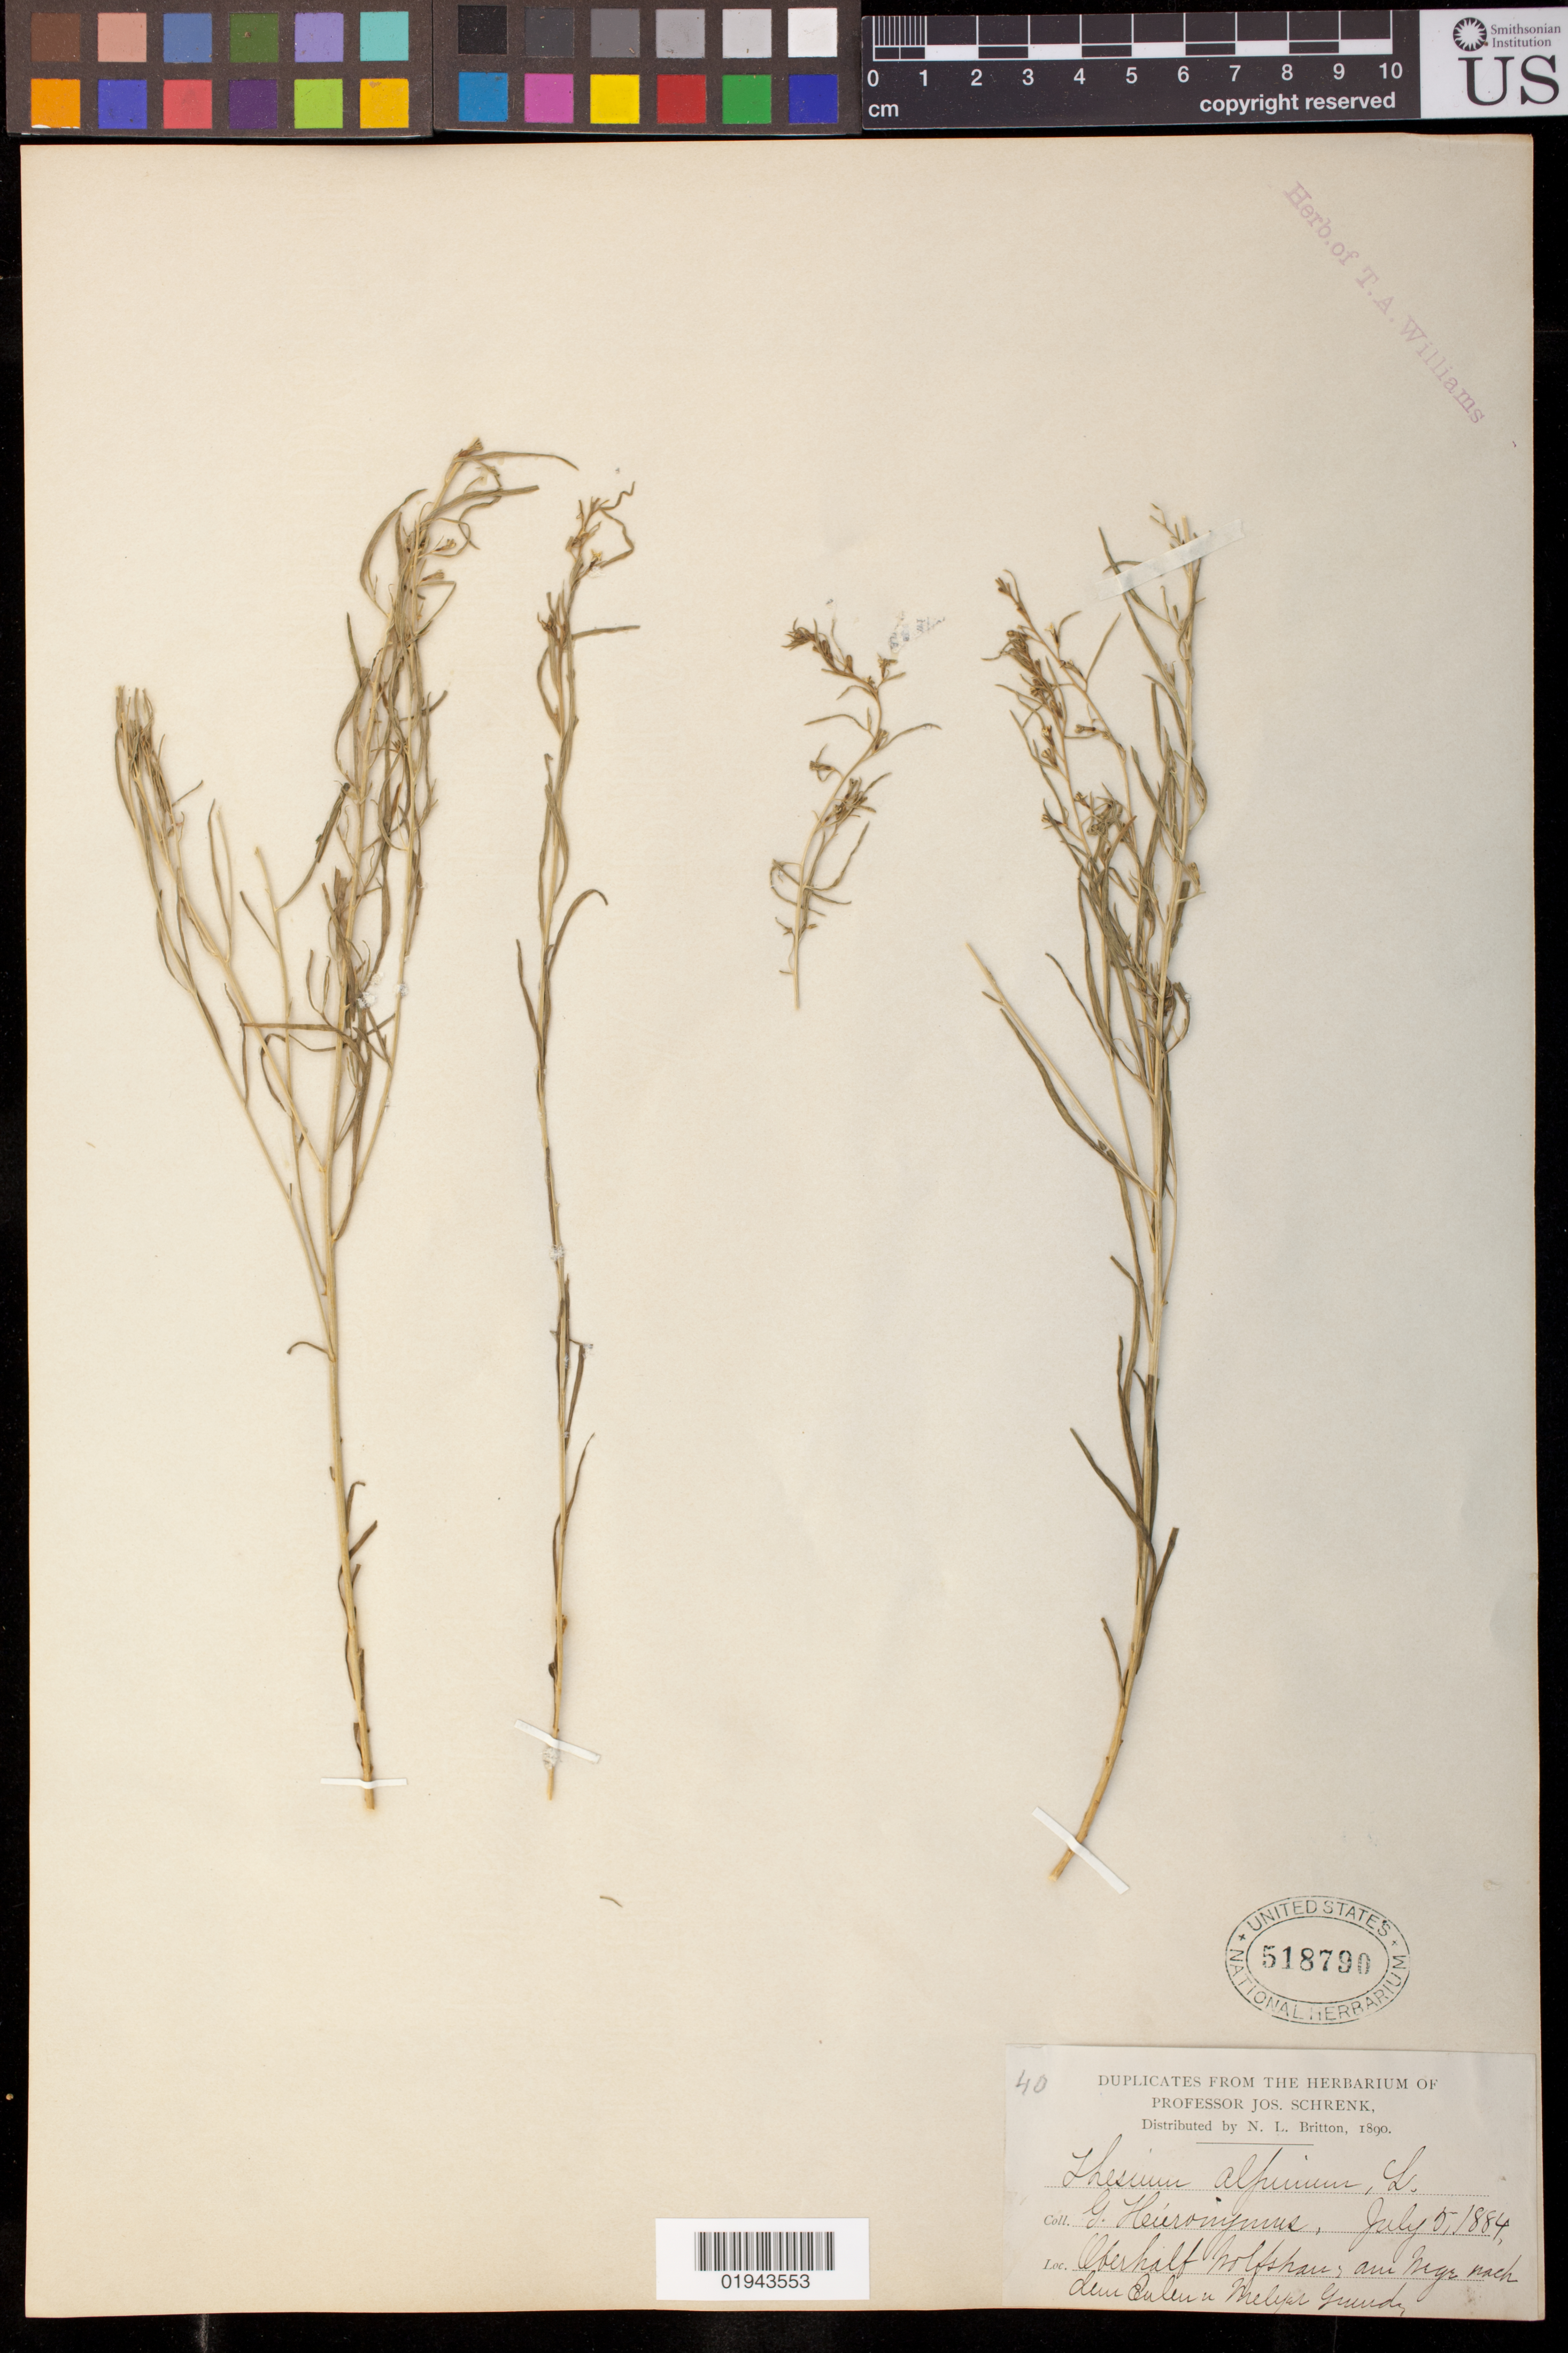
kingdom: Plantae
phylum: Tracheophyta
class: Magnoliopsida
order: Santalales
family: Thesiaceae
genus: Thesium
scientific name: Thesium alpinum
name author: L.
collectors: G. H. Hieronymus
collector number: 40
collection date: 1884-07-05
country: Poland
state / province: Slaskie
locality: Oberhalf Wolfshau am Negr nach dem Eulen u Melifal Grund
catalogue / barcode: US 518790